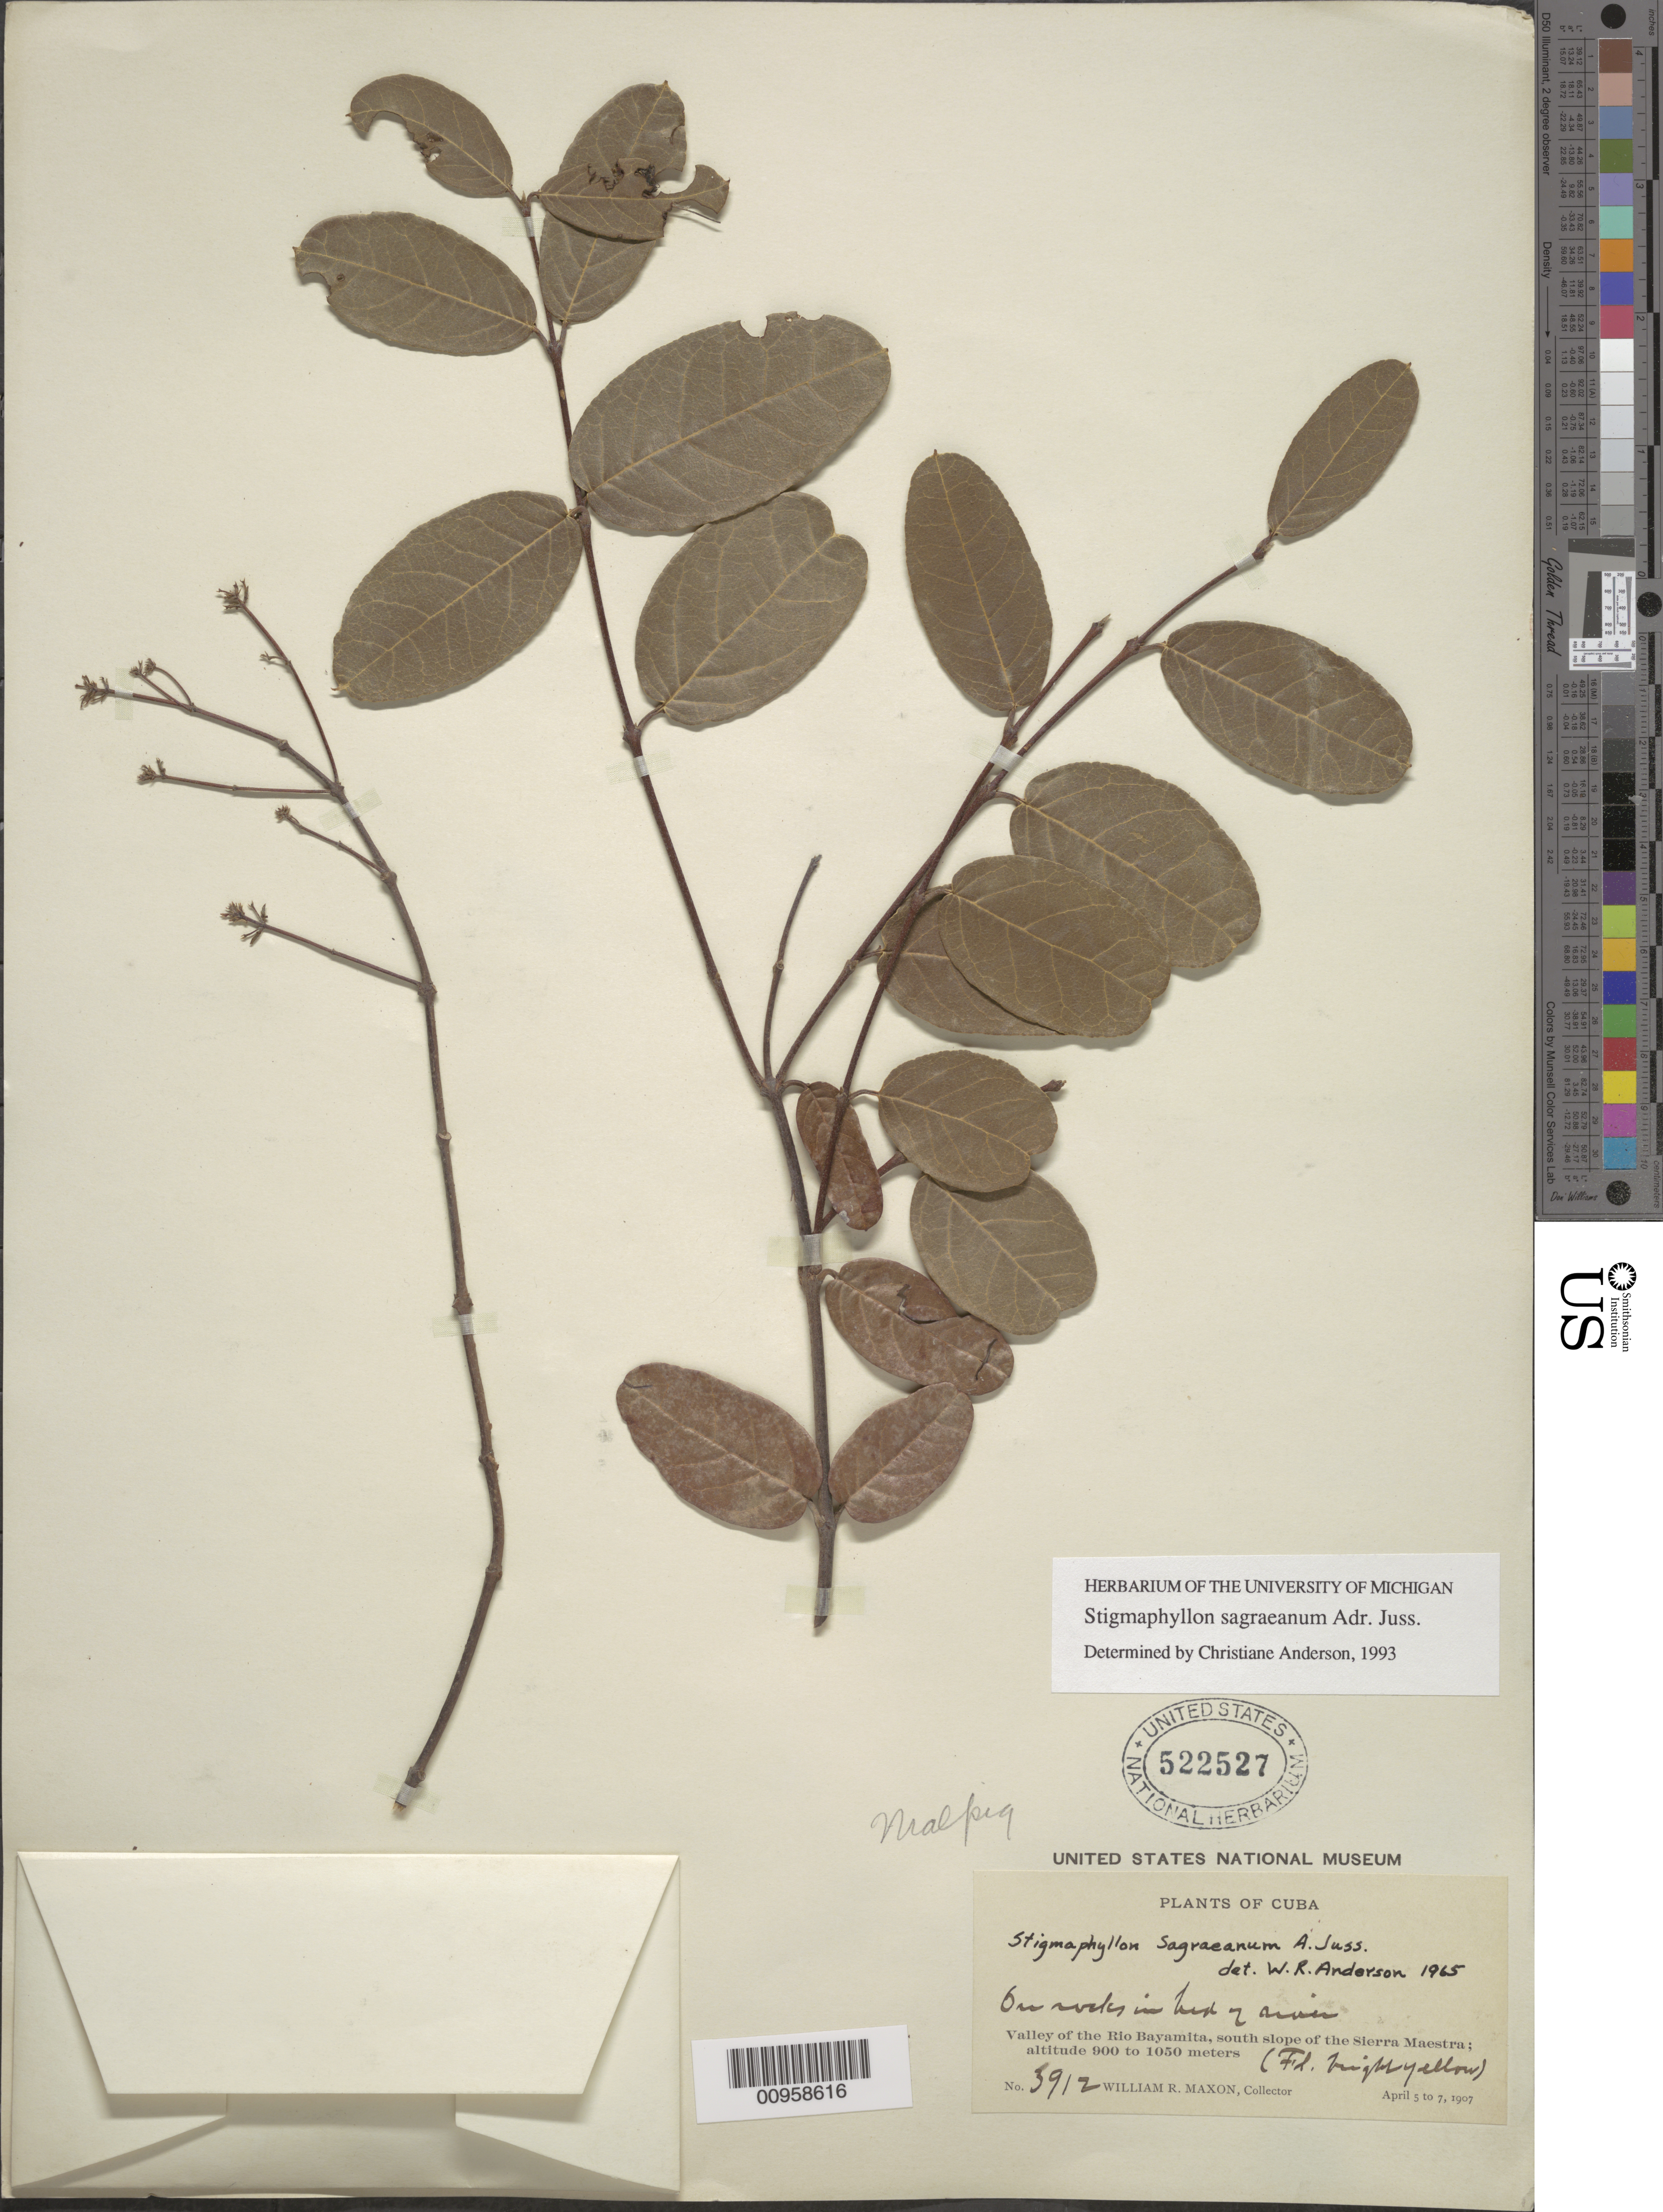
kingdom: Plantae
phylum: Tracheophyta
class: Magnoliopsida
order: Malpighiales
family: Malpighiaceae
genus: Stigmaphyllon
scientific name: Stigmaphyllon sagraeanum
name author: Juss.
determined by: Anderson, C.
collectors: W. R. Maxon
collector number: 3912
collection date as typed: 05 Apr 1907 to 07 Apr 1907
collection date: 1907-04-05/1907-04-07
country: Cuba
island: Cuba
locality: Valley of the Rio Bayamita, south slope of the Sierra Maestra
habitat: On rocks in bed of river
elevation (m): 900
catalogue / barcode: US 522527